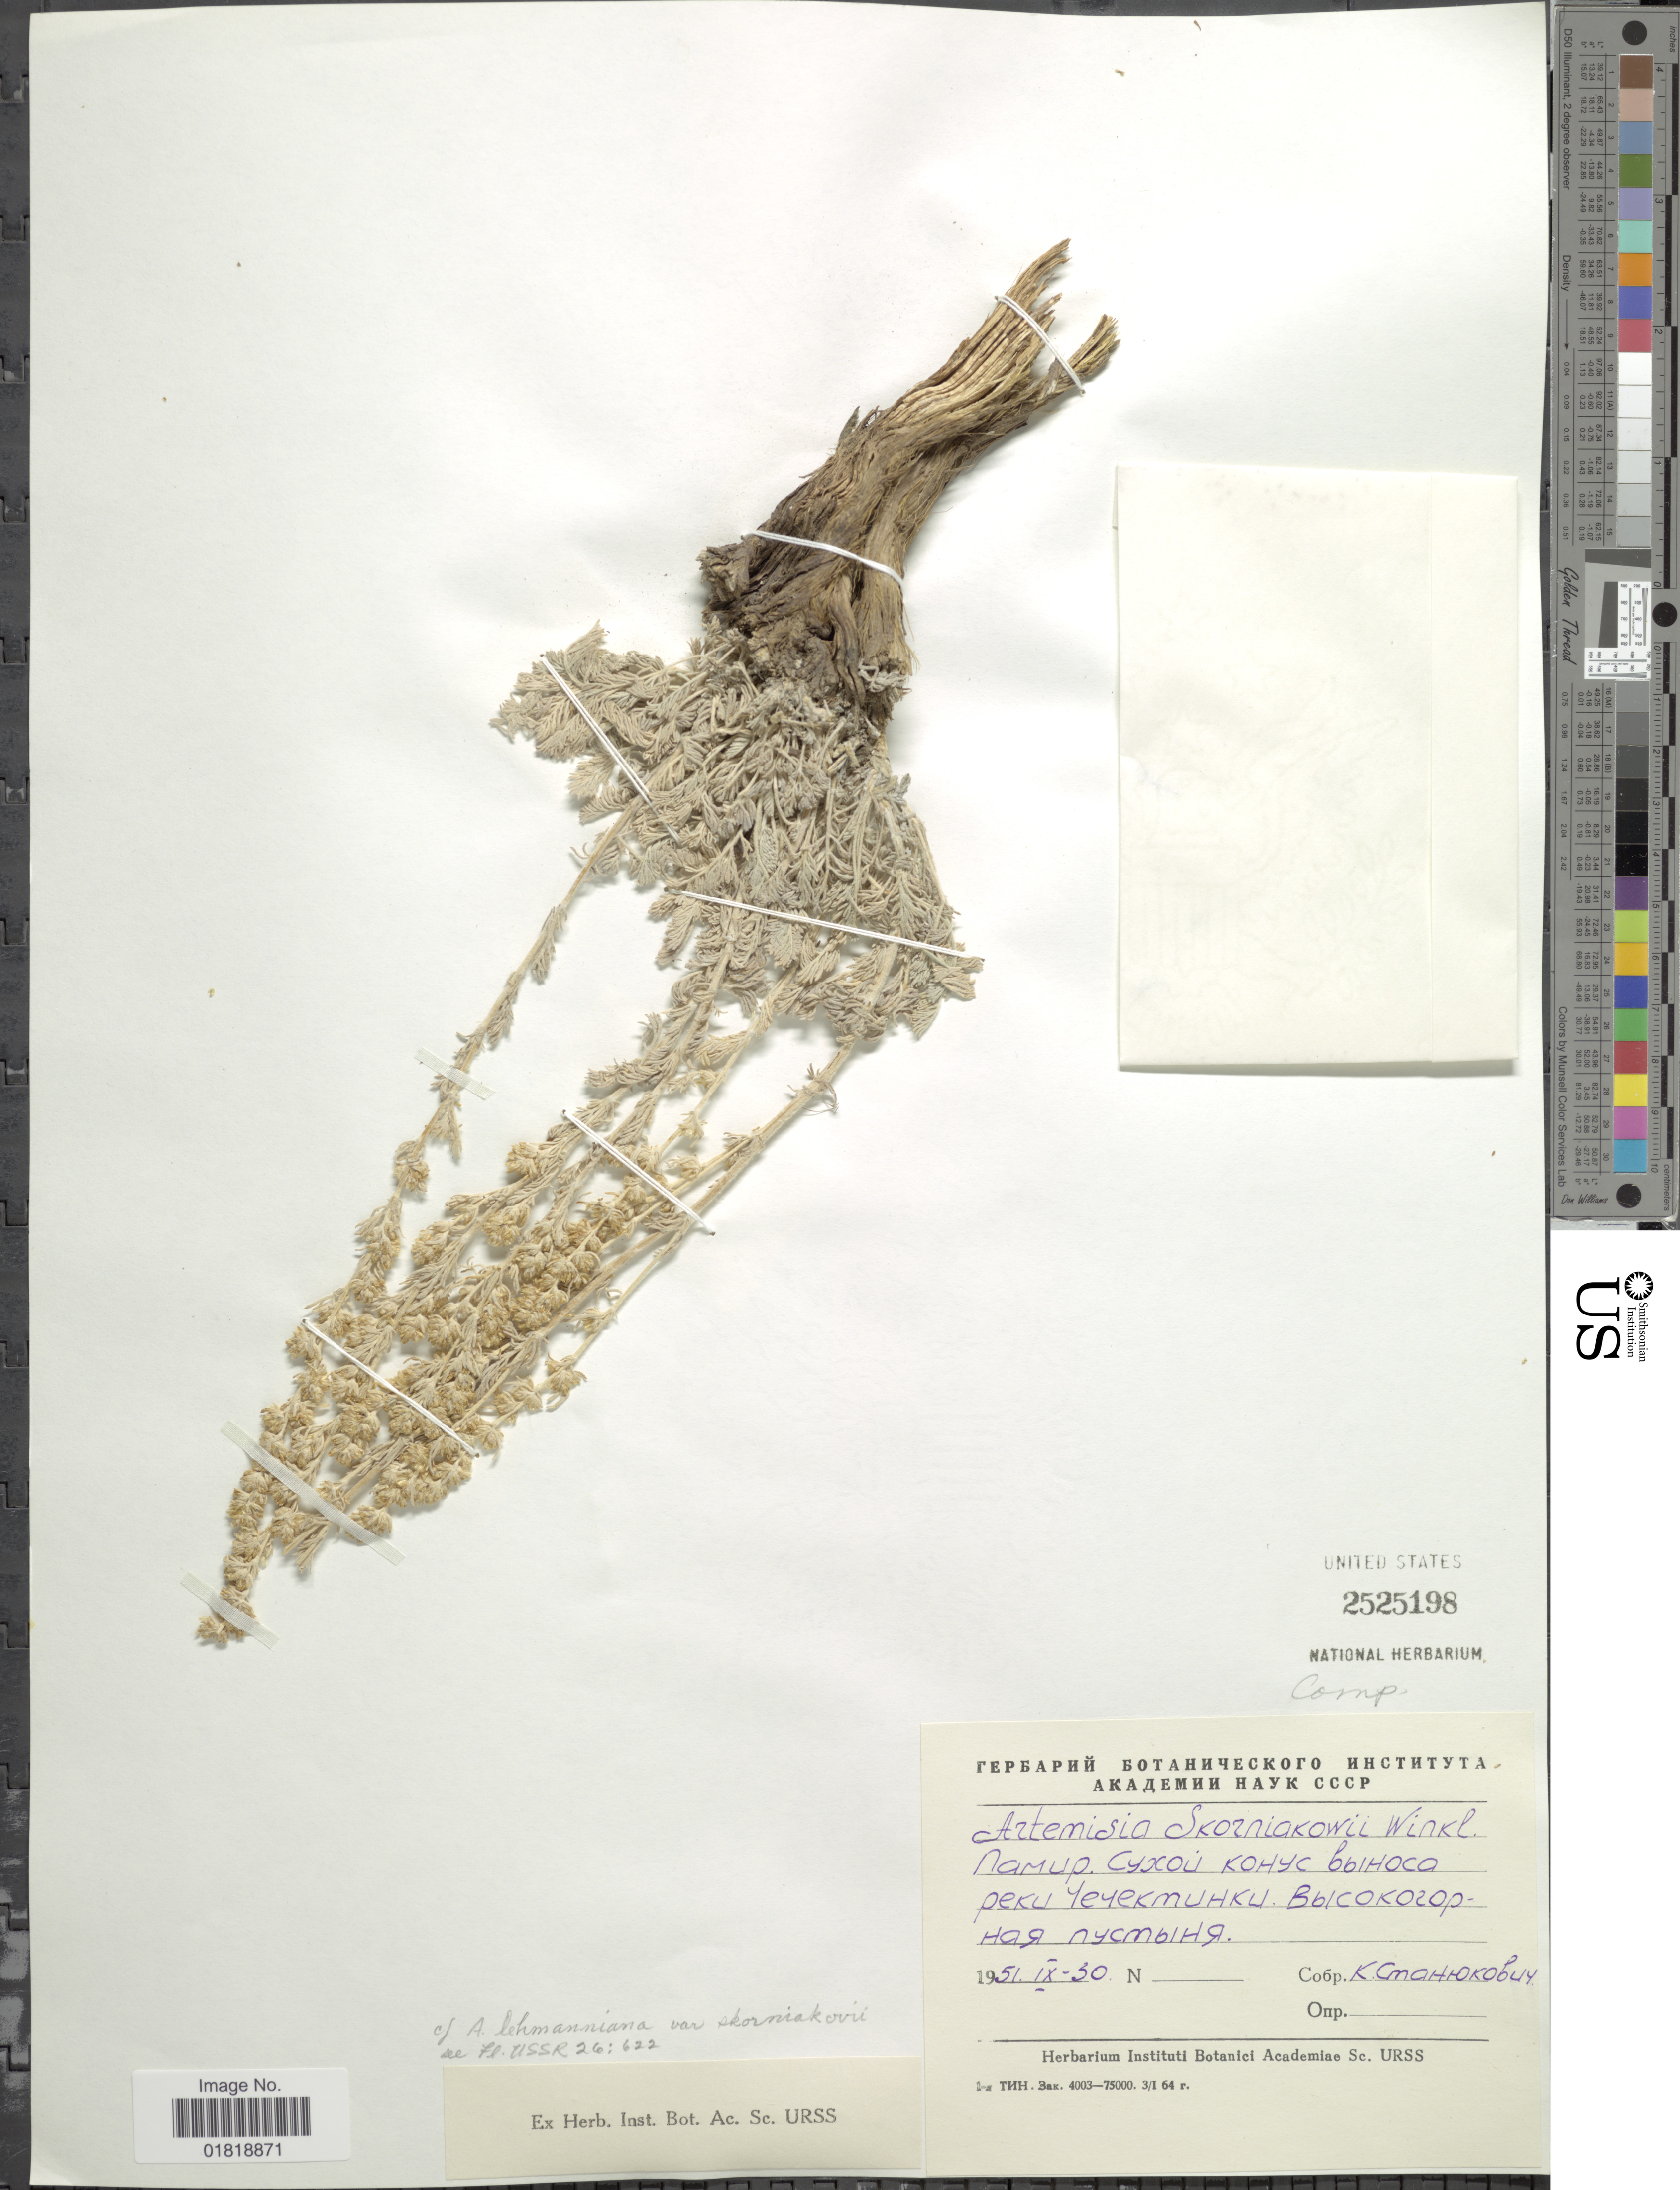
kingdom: Plantae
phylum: Tracheophyta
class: Magnoliopsida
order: Asterales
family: Asteraceae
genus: Artemisia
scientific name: Artemisia lehmanniana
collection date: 1951-09-30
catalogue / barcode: US 2525198